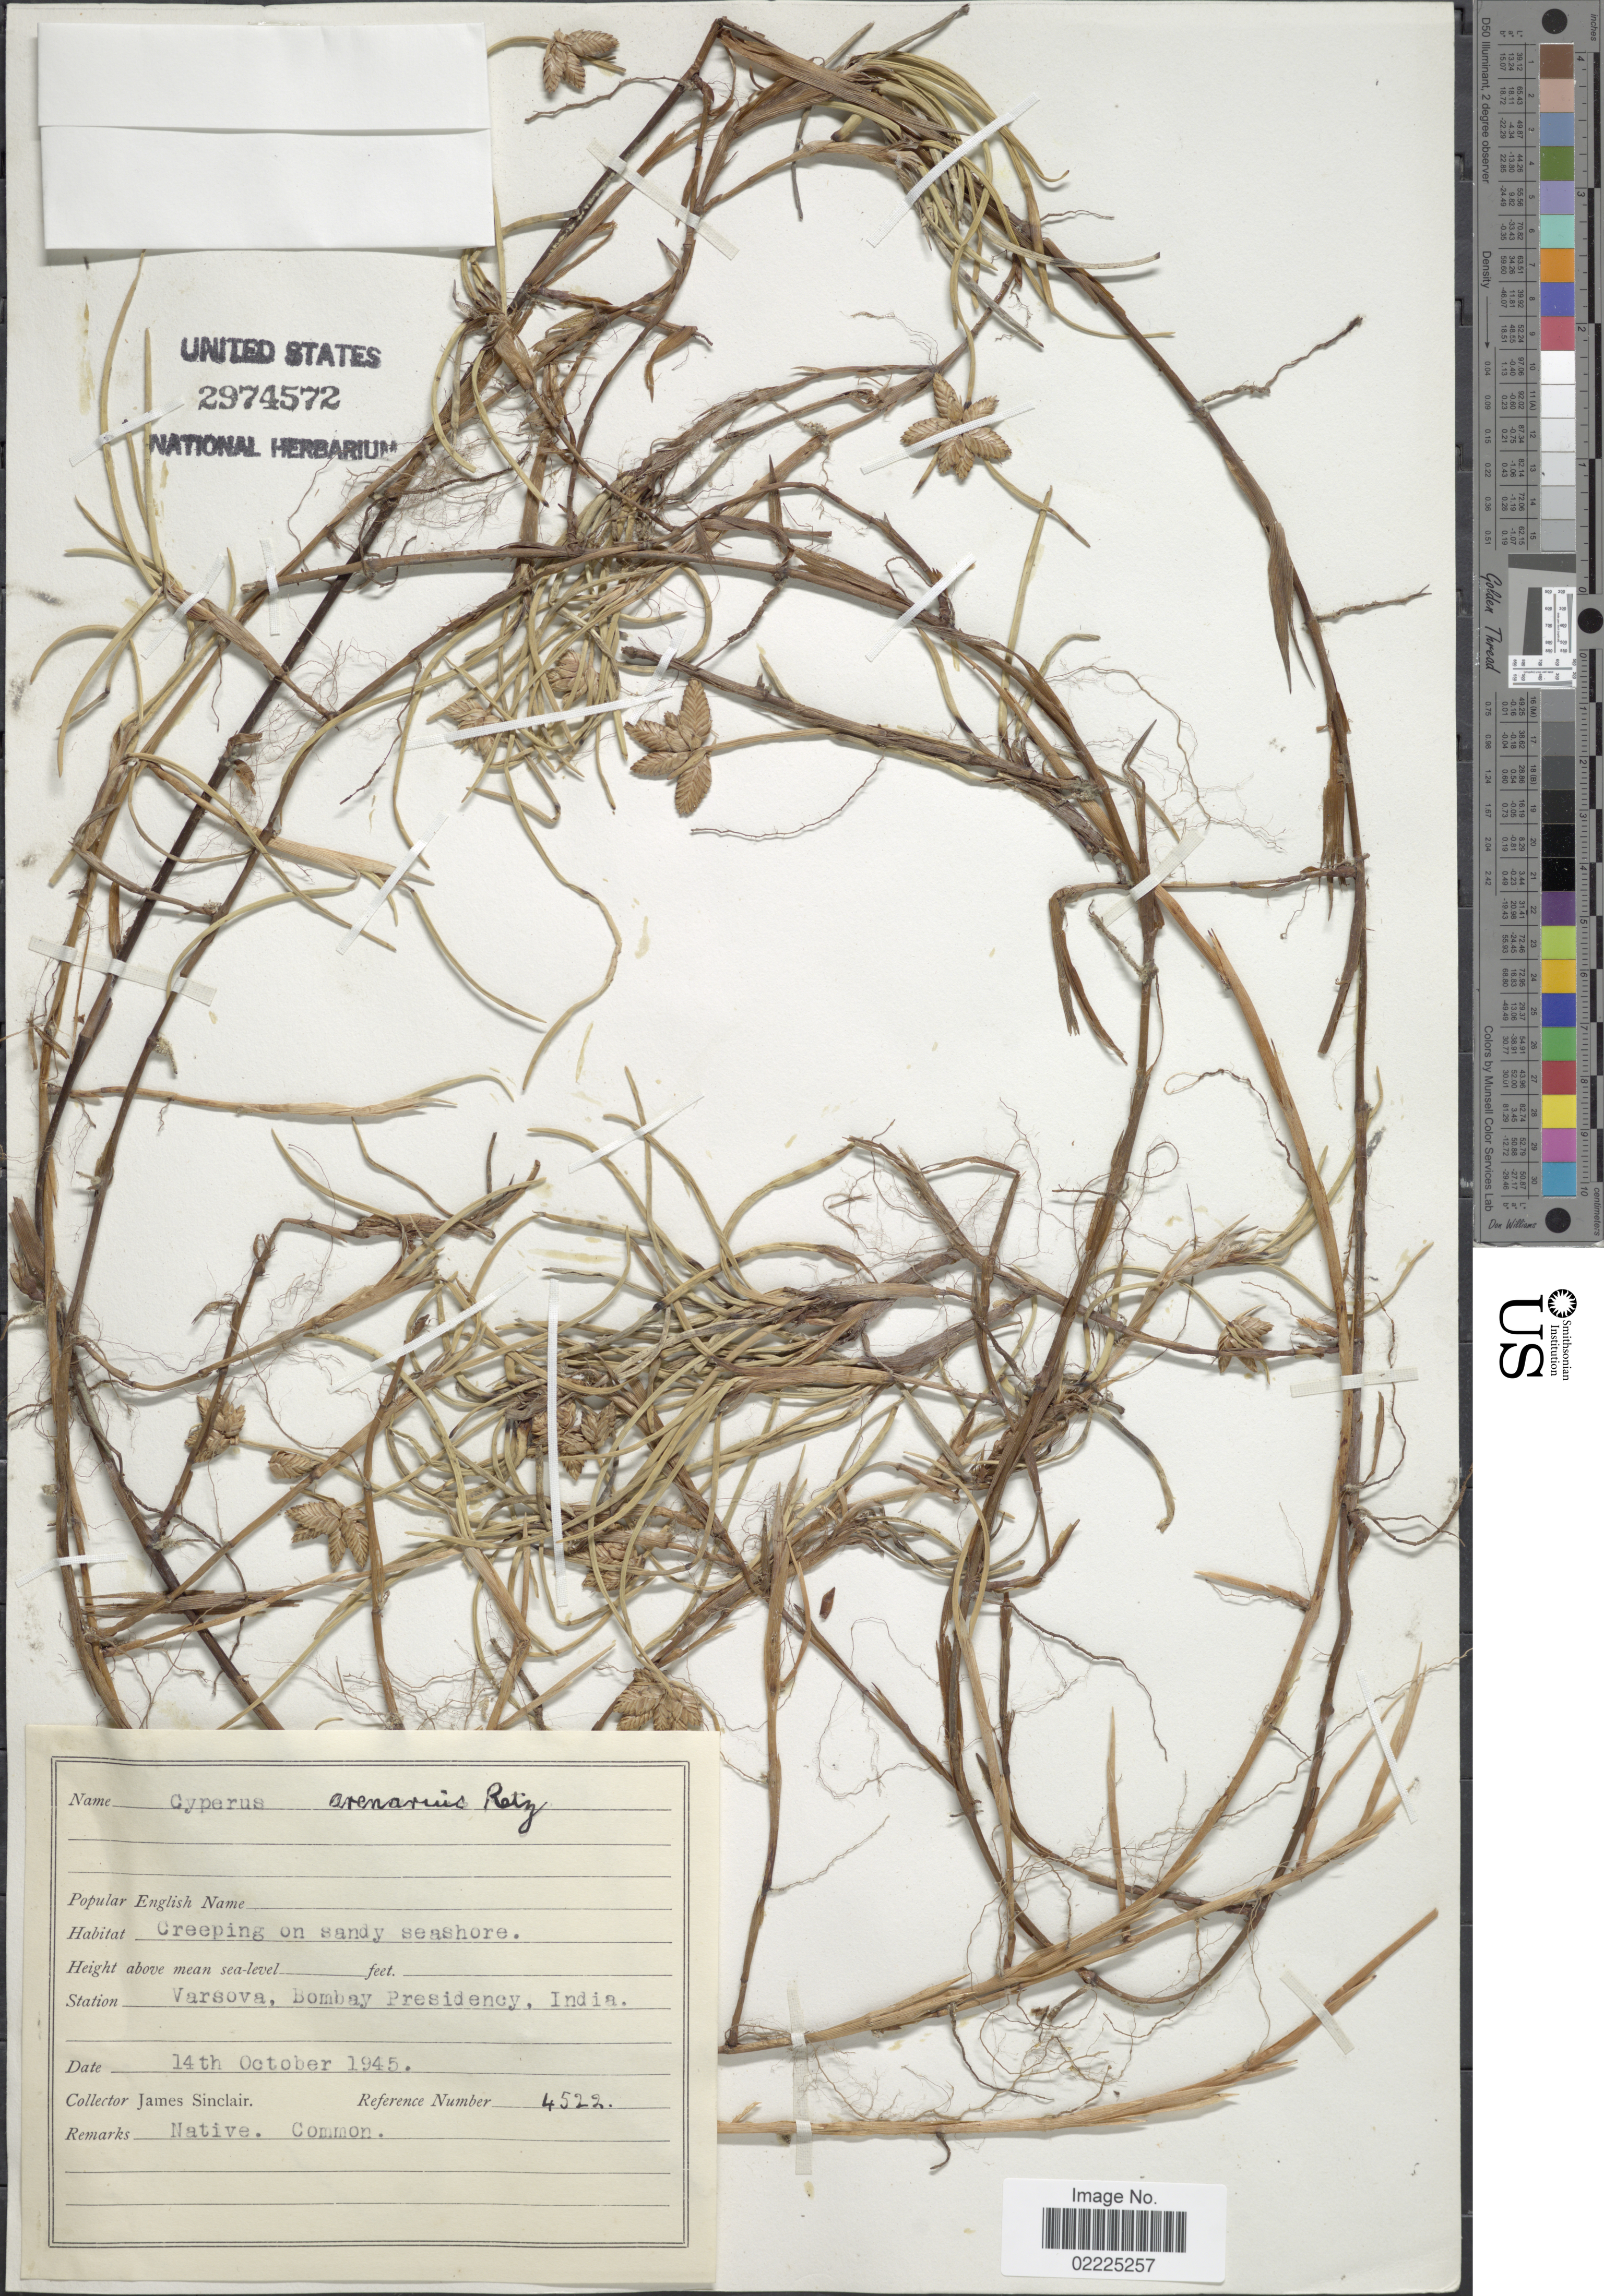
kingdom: Plantae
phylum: Tracheophyta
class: Liliopsida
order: Poales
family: Cyperaceae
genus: Cyperus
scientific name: Cyperus arenarius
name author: Retz.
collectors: J. Sinclair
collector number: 4522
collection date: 1945-10-14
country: India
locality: Varsova, Bombay Presidency, India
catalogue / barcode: US 2974572